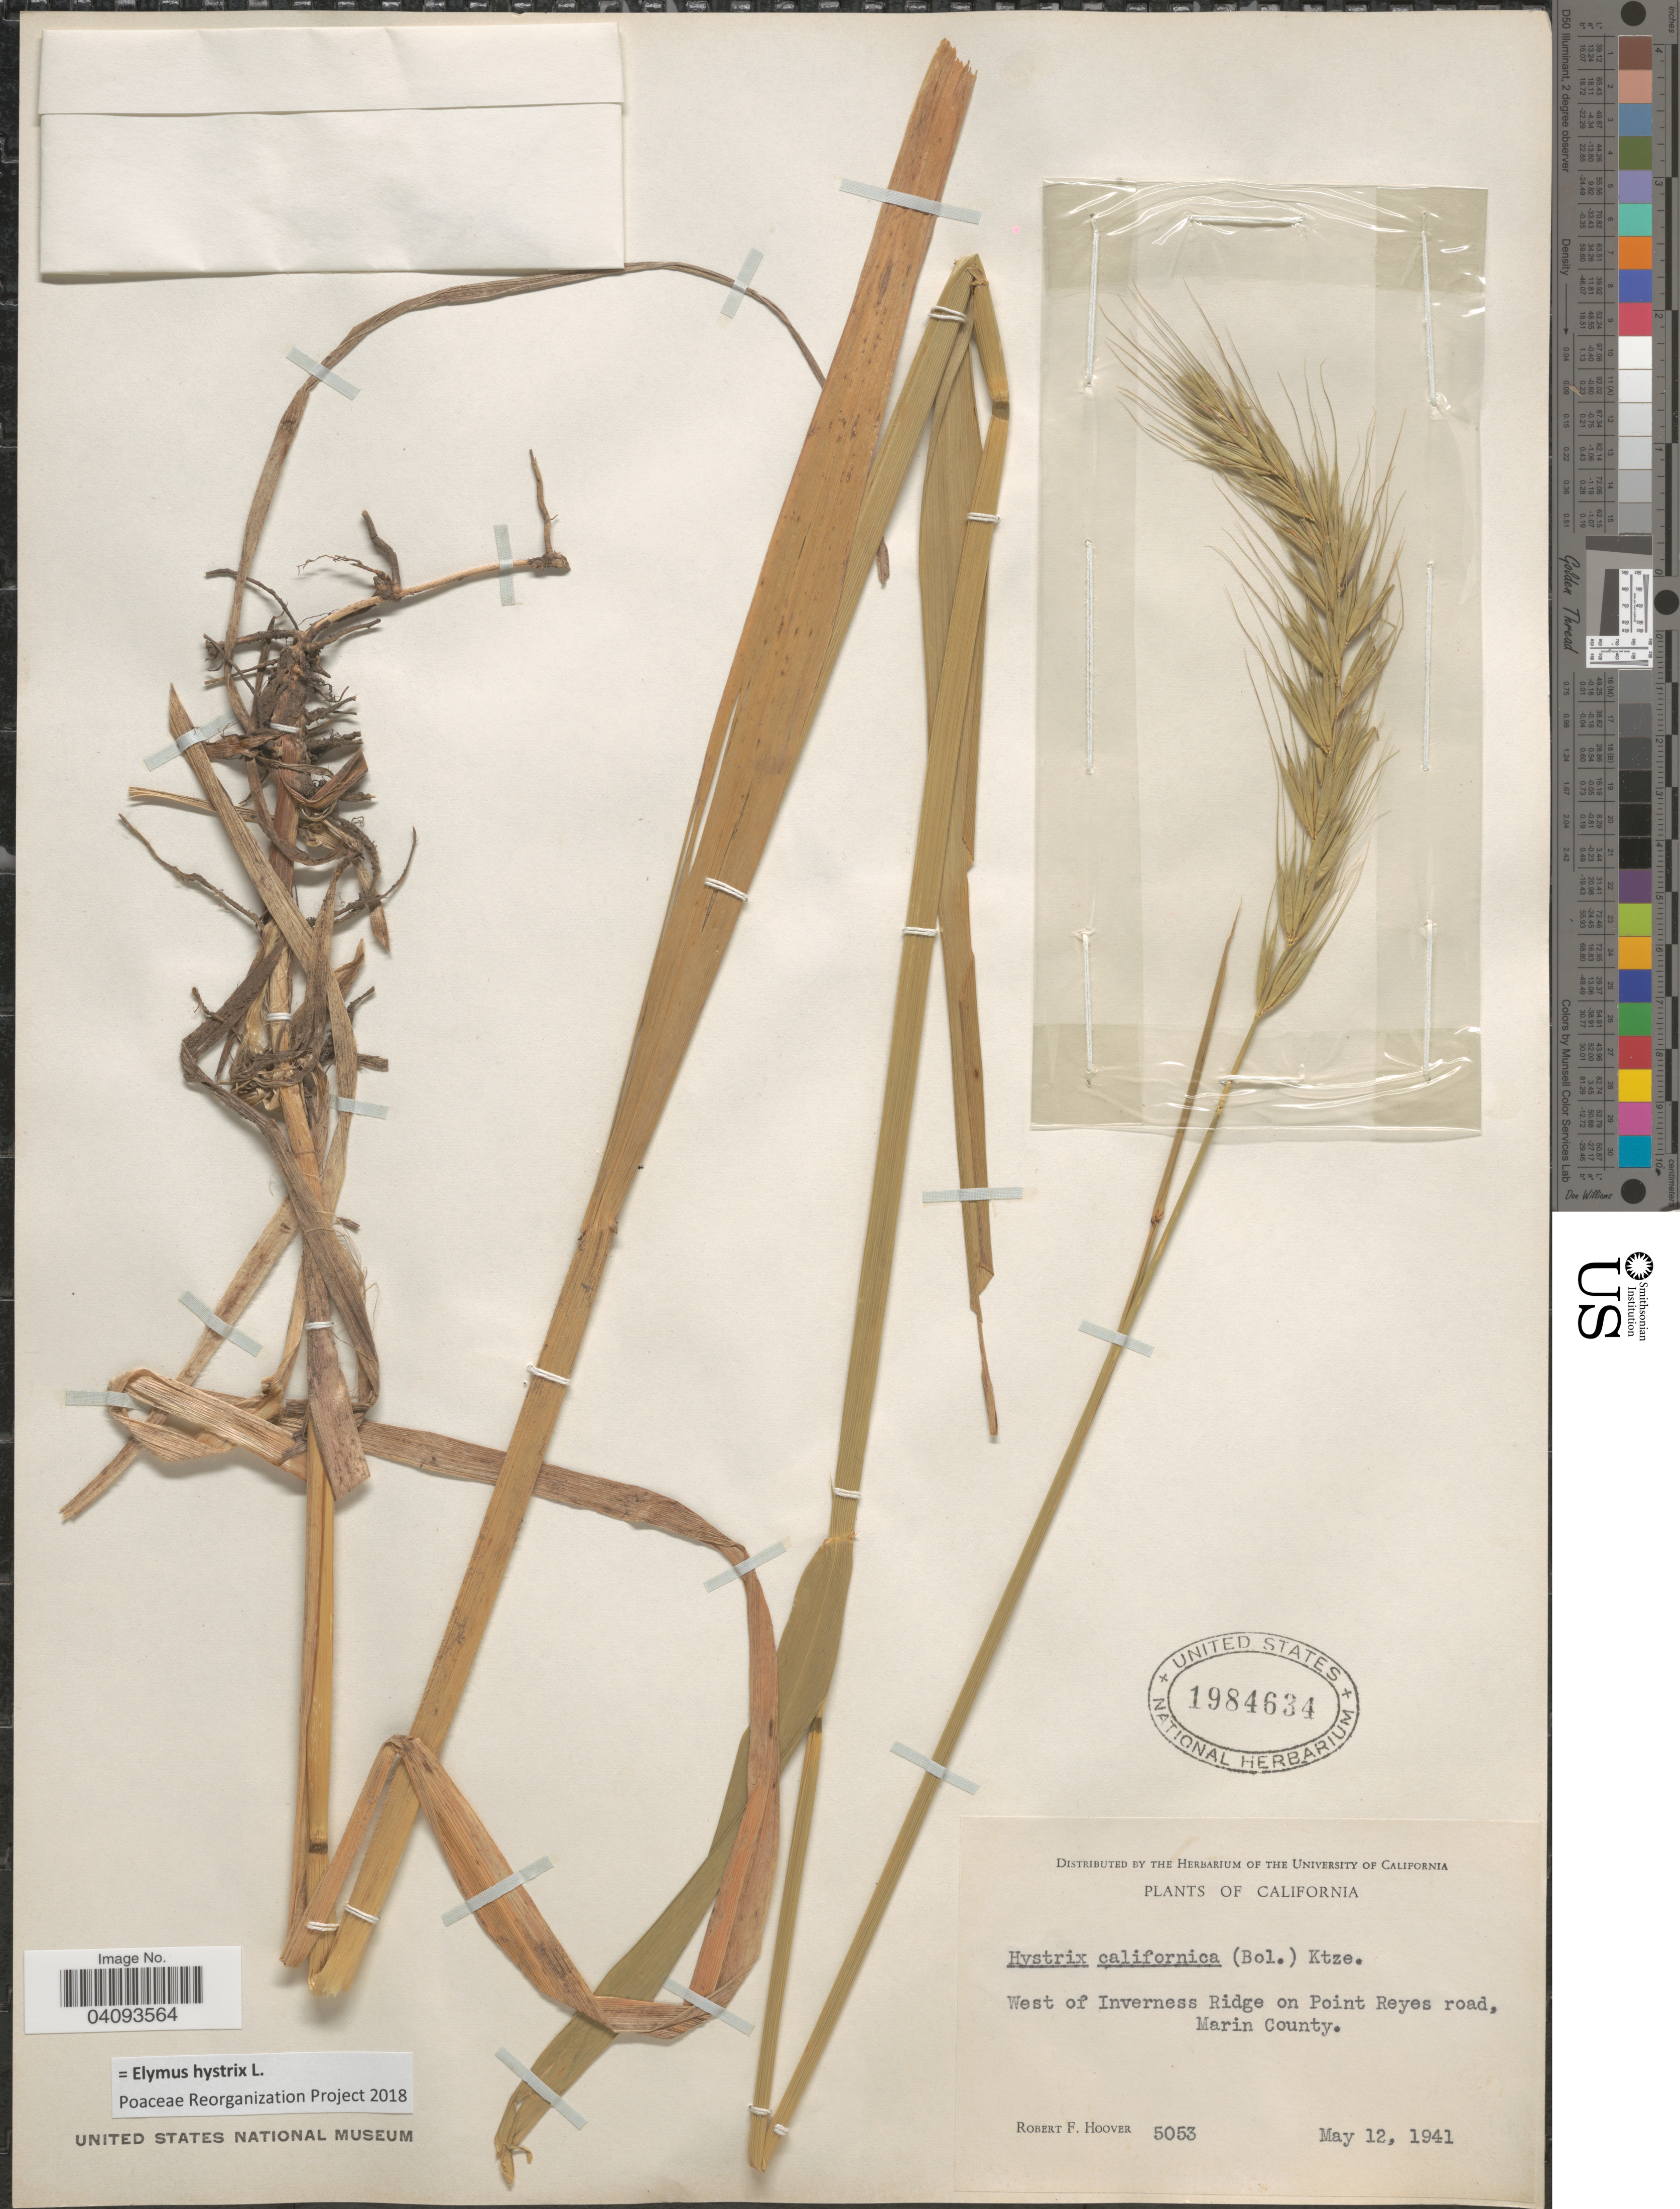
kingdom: Plantae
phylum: Tracheophyta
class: Liliopsida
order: Poales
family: Poaceae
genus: Elymus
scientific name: Elymus hystrix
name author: L.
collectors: R. F. Hoover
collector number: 5053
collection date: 1941-05-12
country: United States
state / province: California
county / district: Marin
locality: West of Inverness Ridge on Point Reyes road, Marin County.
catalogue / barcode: US 1984634